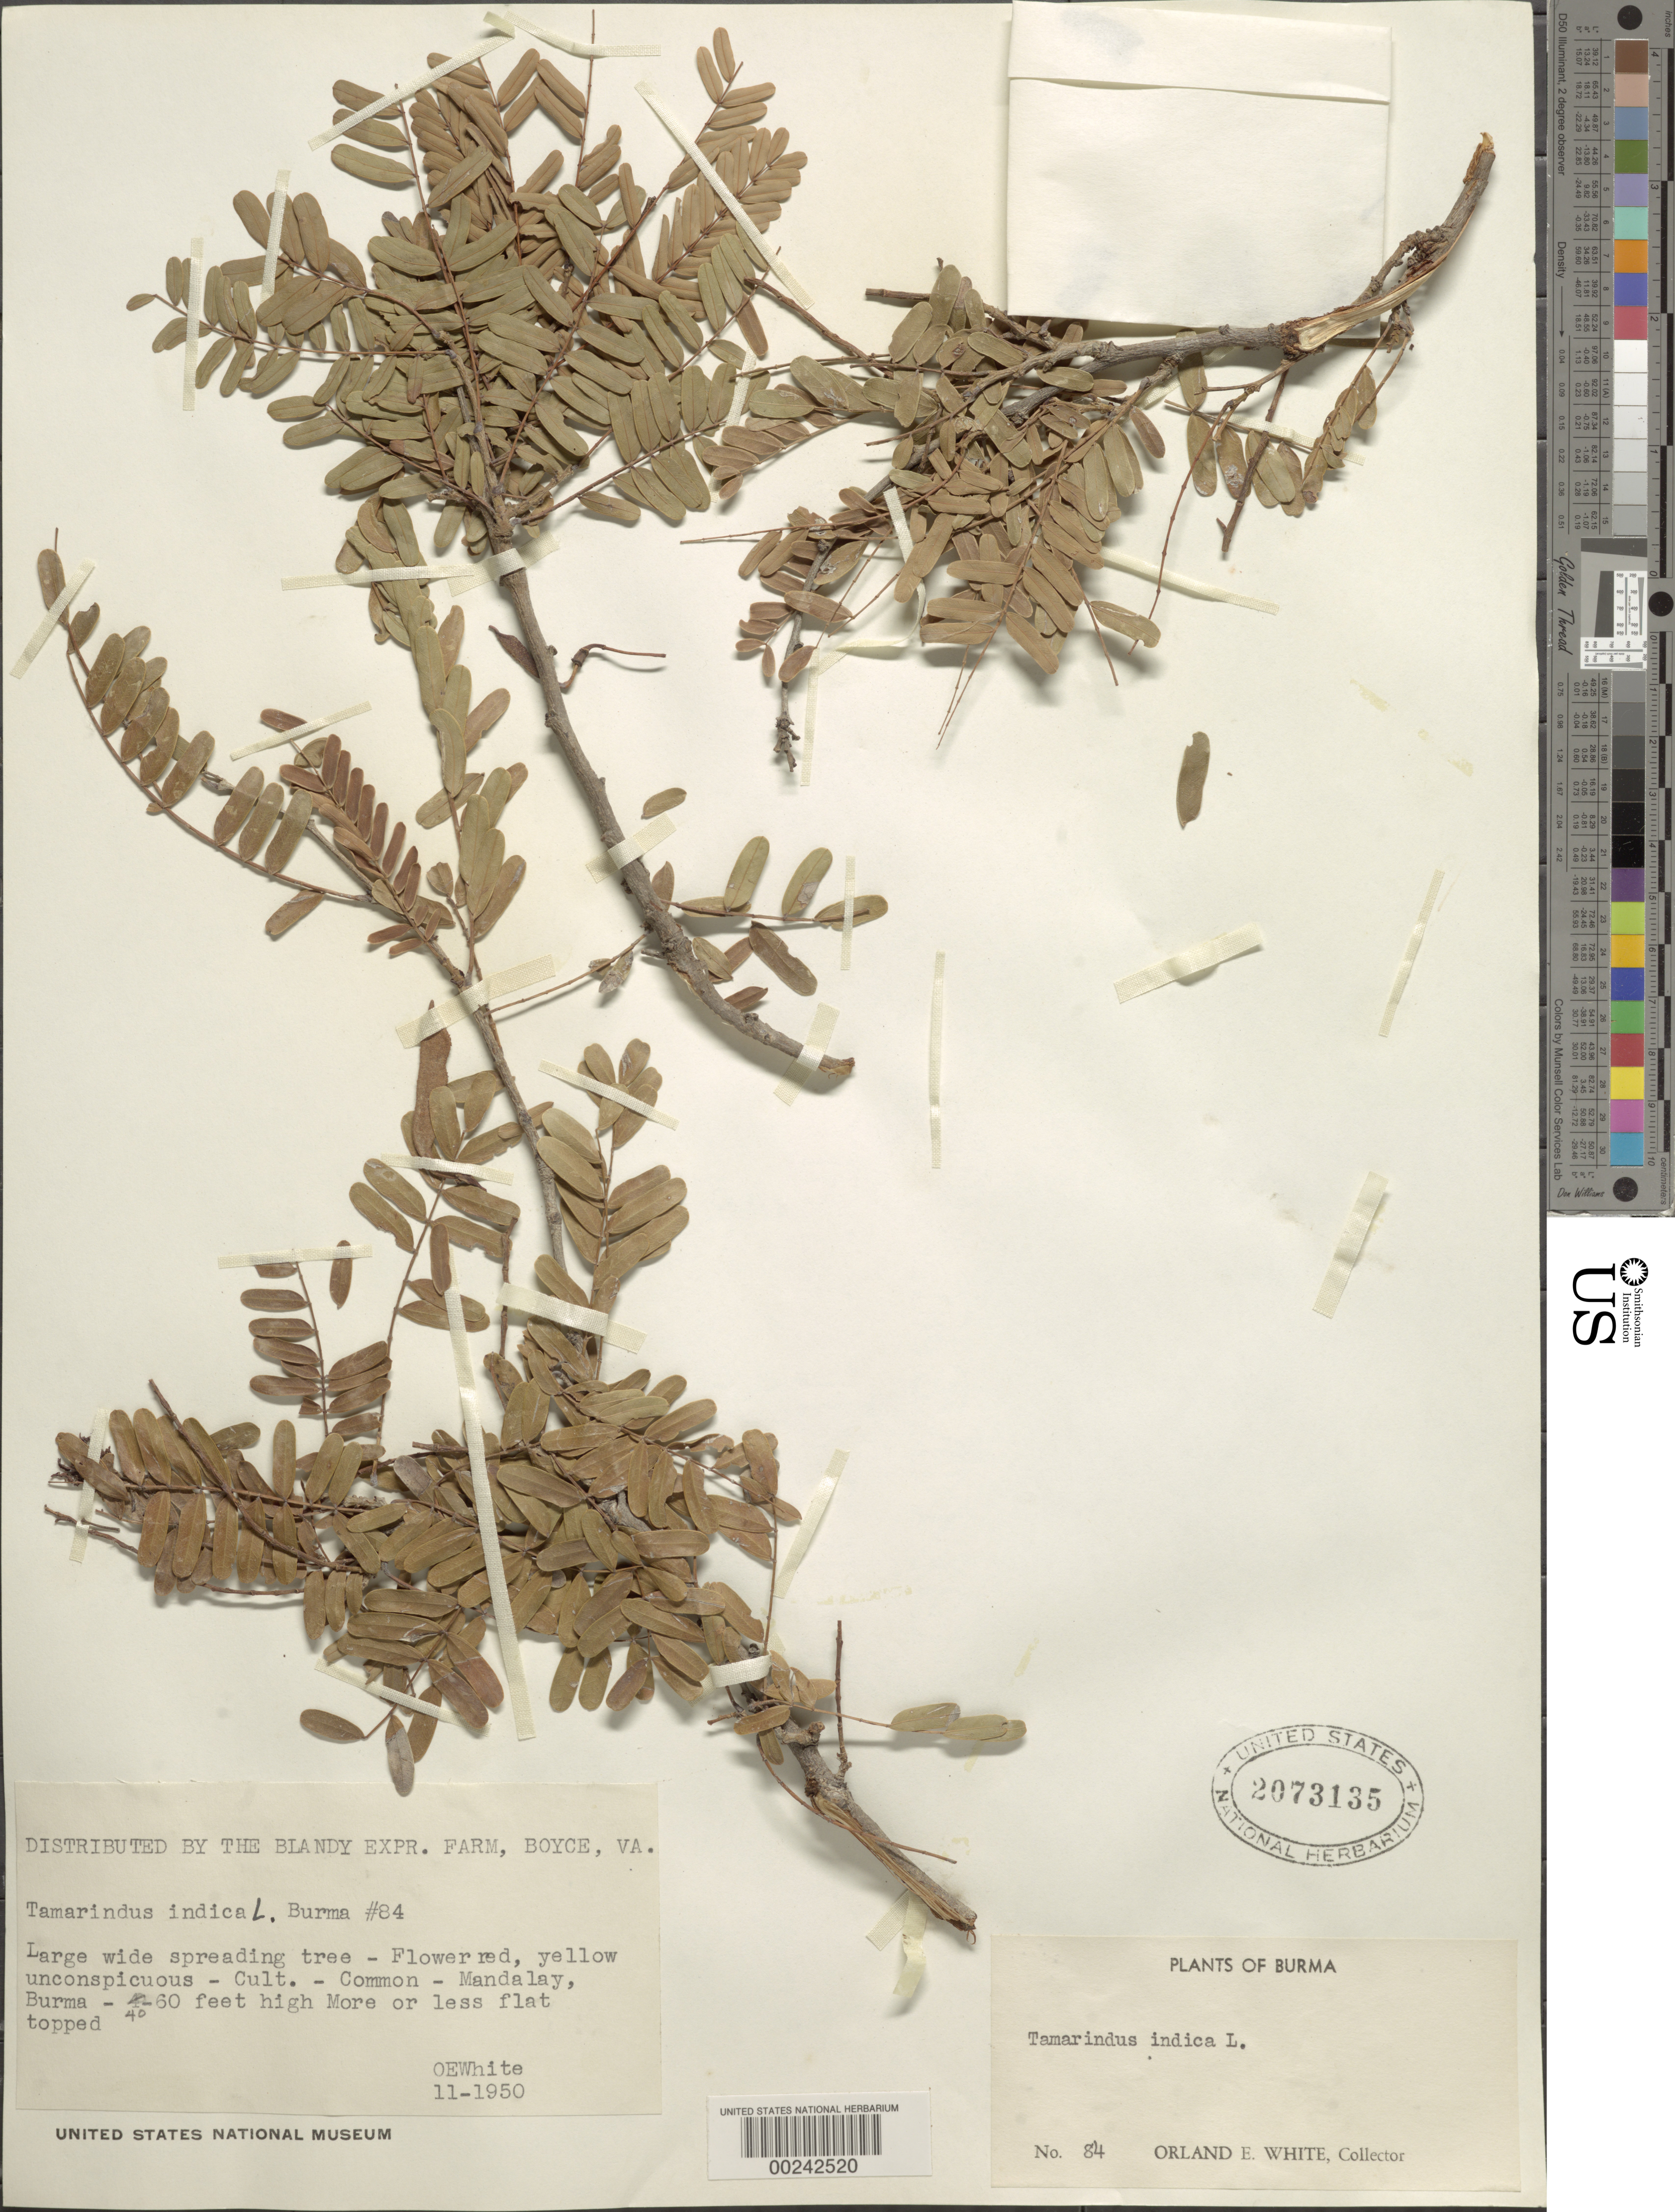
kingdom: Plantae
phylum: Tracheophyta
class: Magnoliopsida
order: Fabales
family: Fabaceae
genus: Tamarindus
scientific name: Tamarindus indica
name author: L.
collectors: O. E. White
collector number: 84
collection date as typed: Nov 1959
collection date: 1959-11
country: Myanmar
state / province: Mandalay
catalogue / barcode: US 2073135